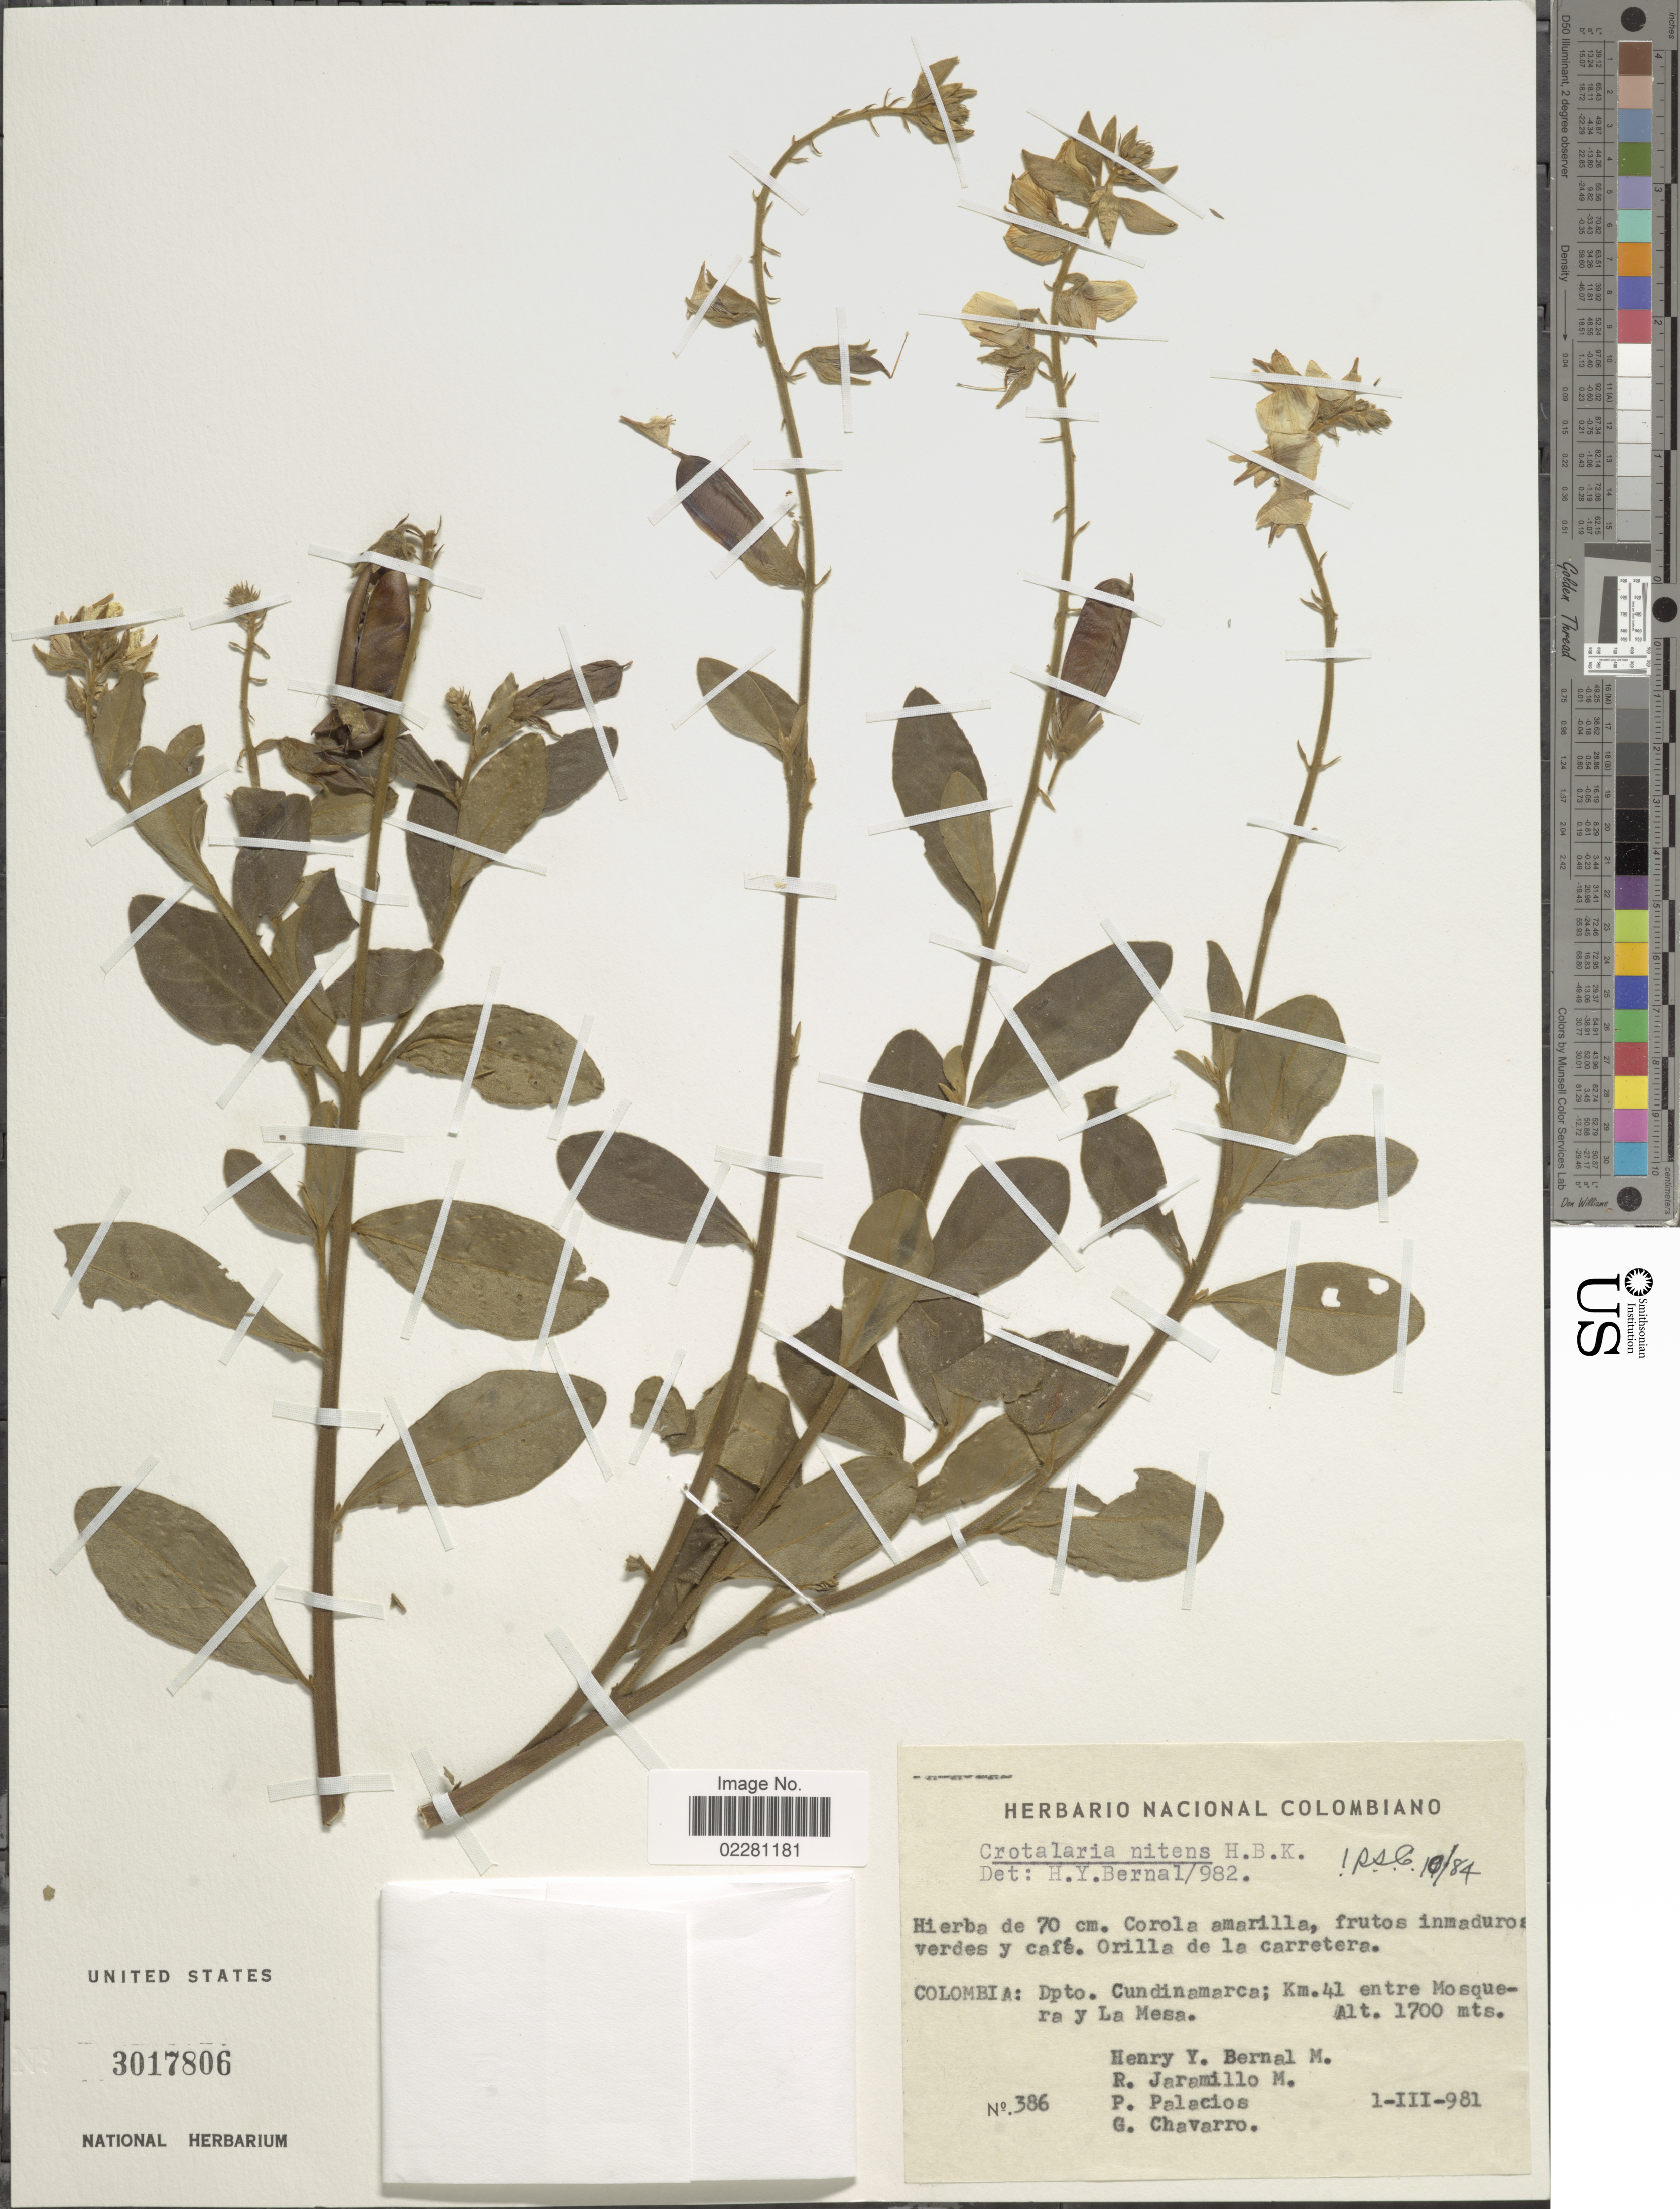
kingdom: Plantae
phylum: Tracheophyta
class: Magnoliopsida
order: Fabales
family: Fabaceae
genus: Crotalaria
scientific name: Crotalaria nitens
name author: Kunth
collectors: H. Y. Bernal, R. Jaramillo M., P. Palacios & G. Chavarro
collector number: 386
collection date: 1981-03-01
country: Colombia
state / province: Cundinamarca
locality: Km 41 entre Mosquera y La Mesa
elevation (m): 1700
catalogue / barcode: US 3017806